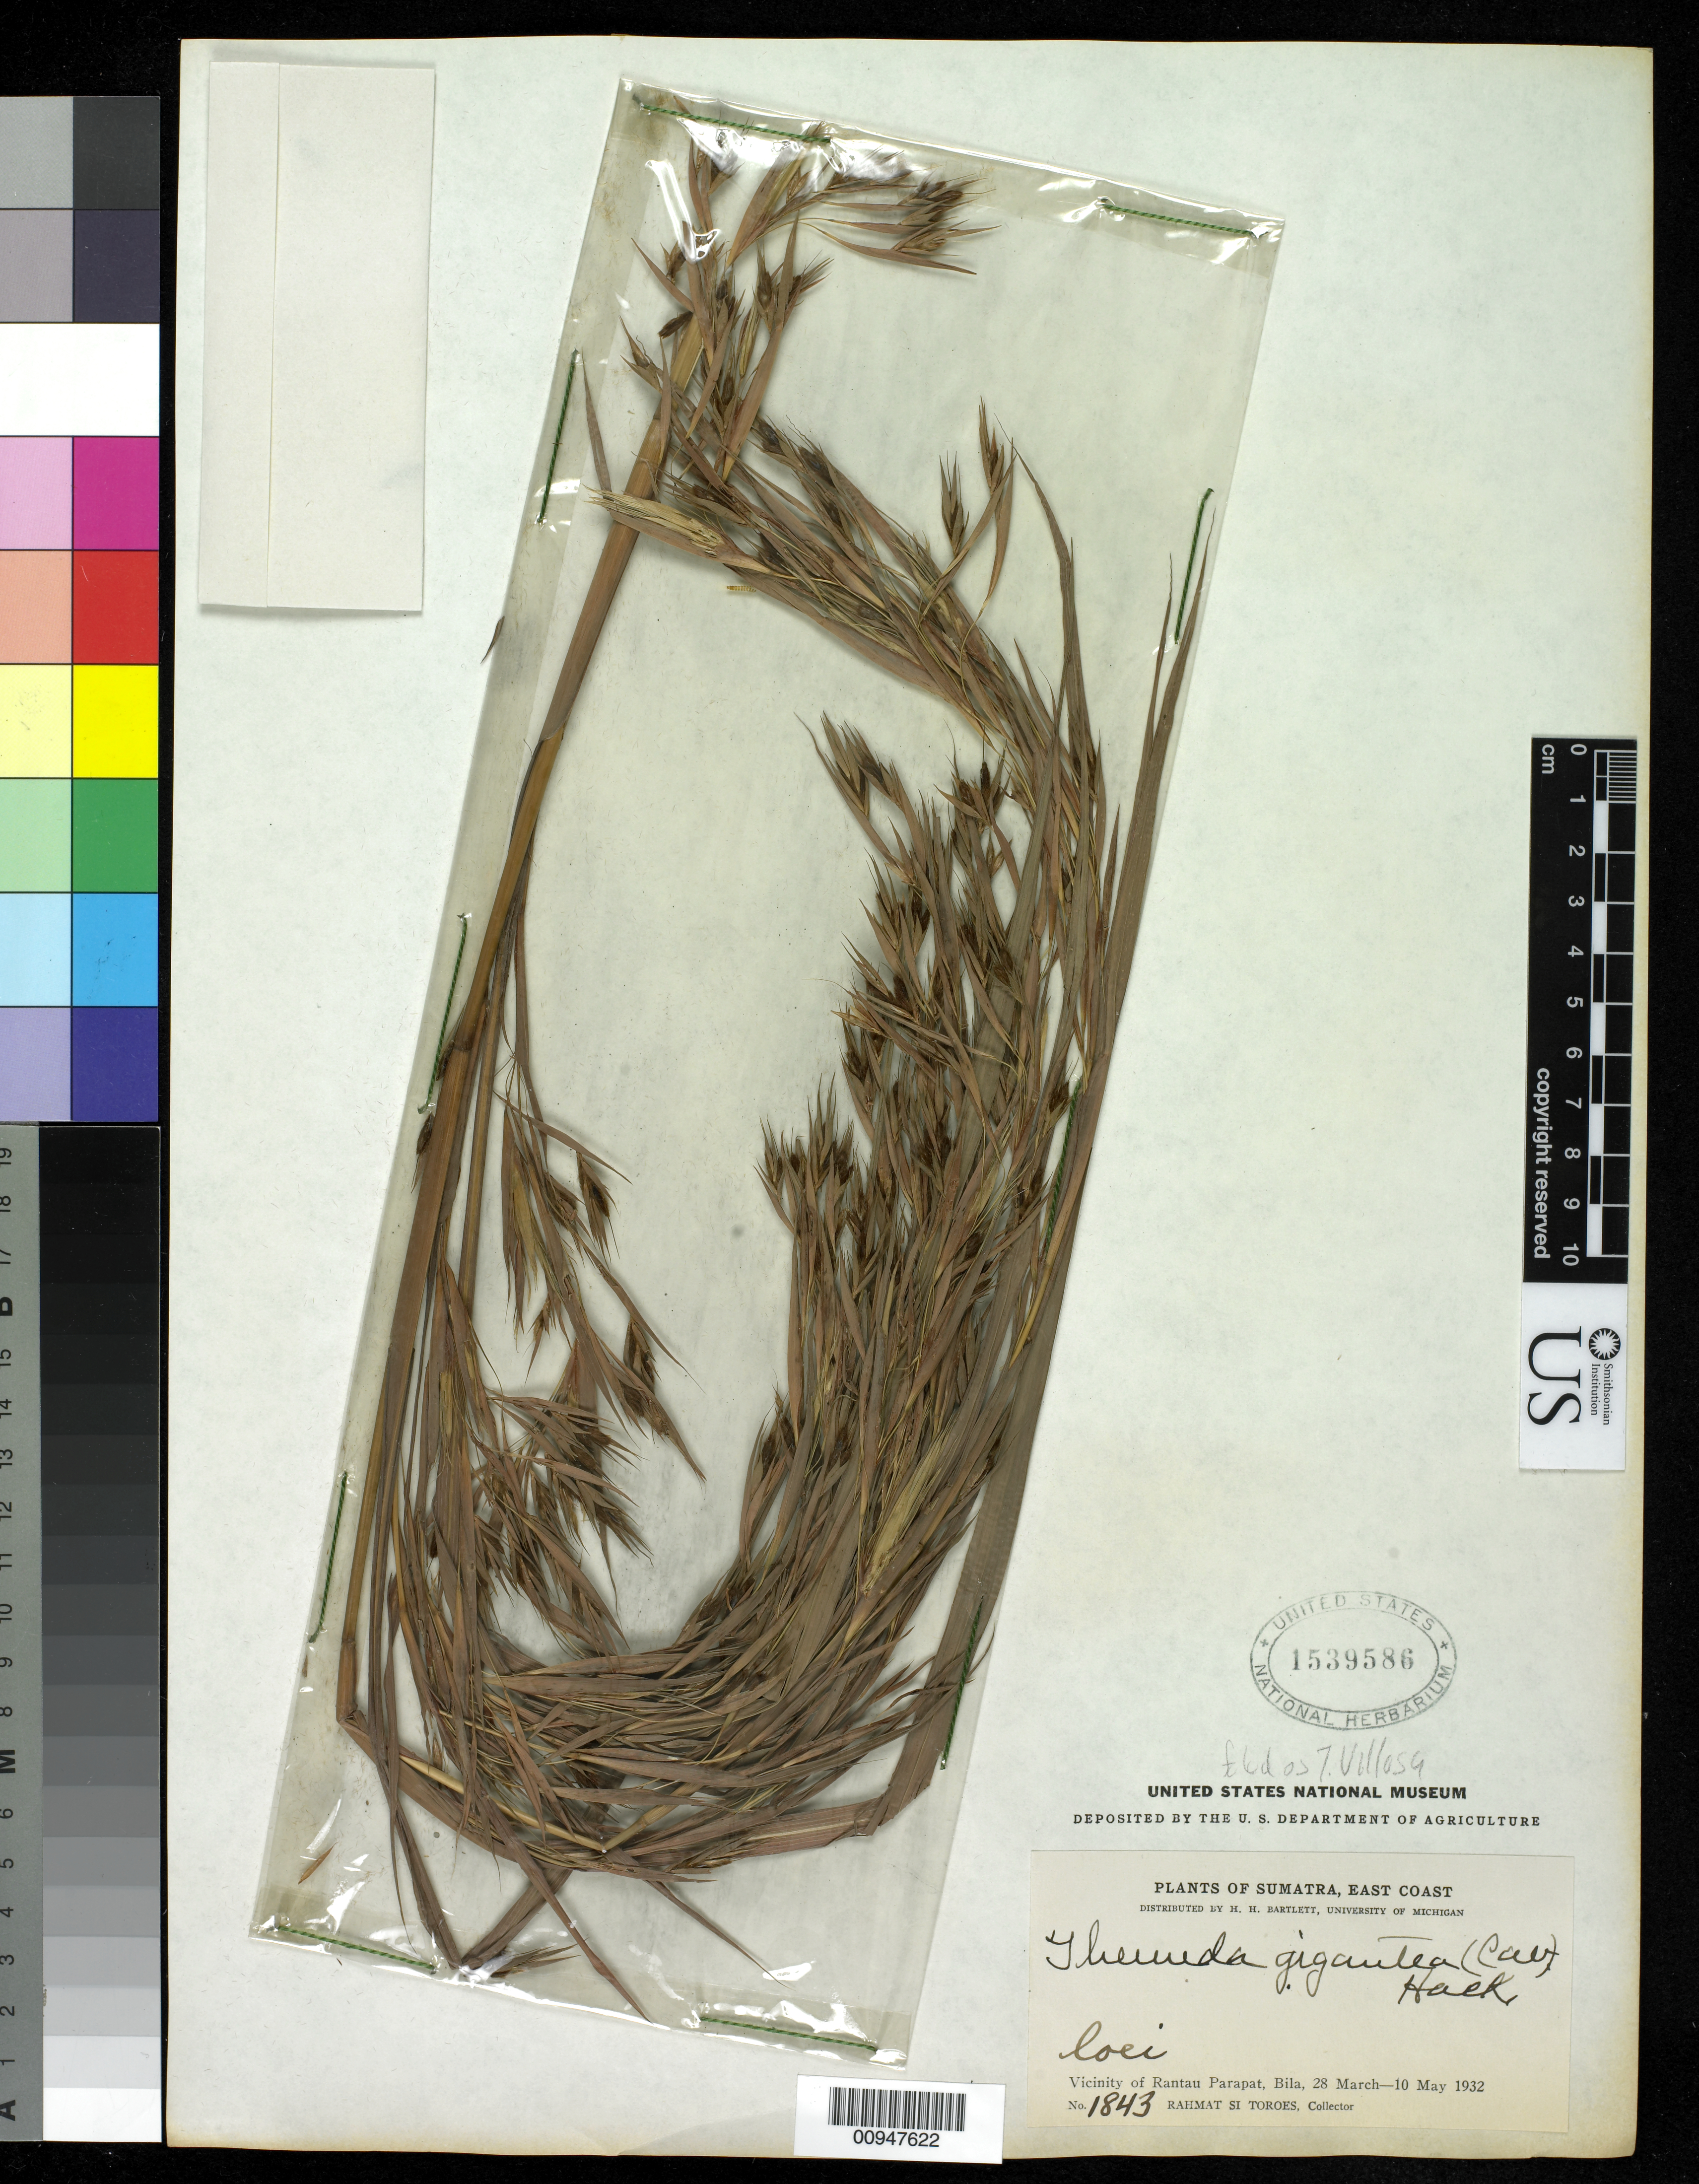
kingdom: Plantae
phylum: Tracheophyta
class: Liliopsida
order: Poales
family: Poaceae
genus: Themeda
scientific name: Themeda villosa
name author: (Lam.) A. Camus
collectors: Rahmat Si Boeea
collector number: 1843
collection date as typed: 10 Mar 1932 to 28 May 1932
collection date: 1932-03-10/1932-05-28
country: Indonesia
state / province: Sumatra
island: Sumatra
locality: Vicinity of Rantau Parapat, Bila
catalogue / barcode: US 1539586